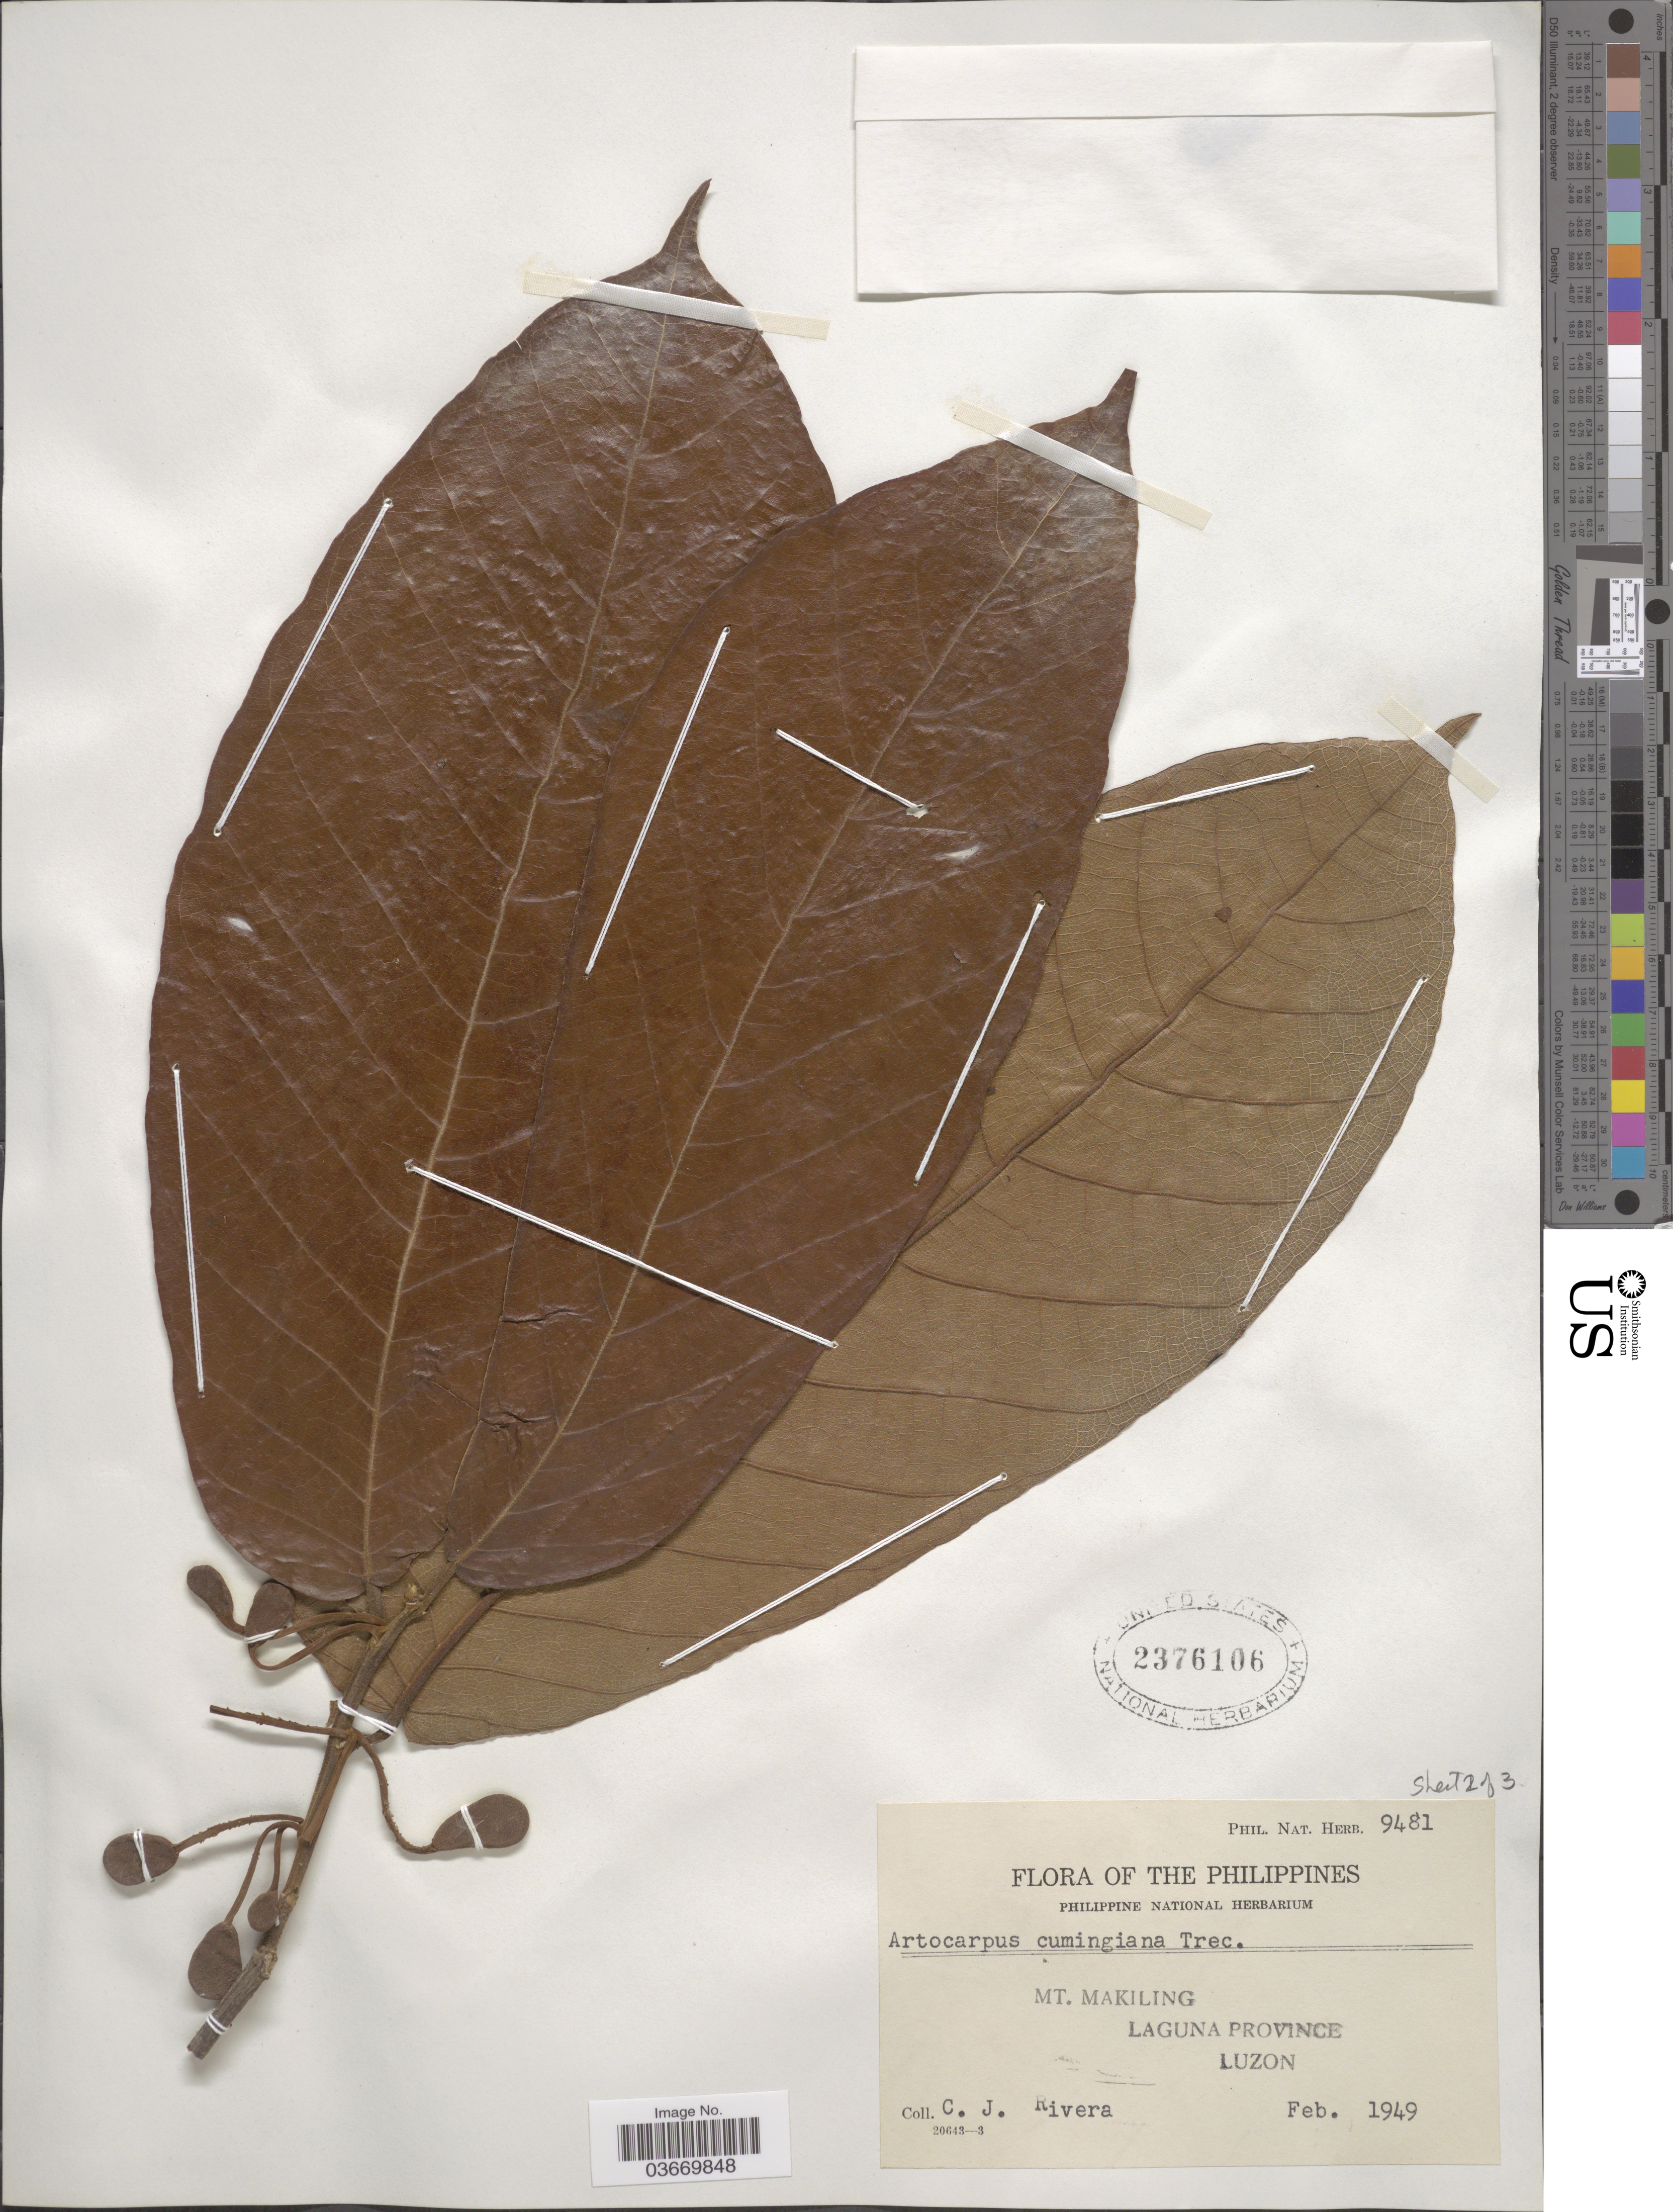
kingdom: Plantae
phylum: Tracheophyta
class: Magnoliopsida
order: Rosales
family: Moraceae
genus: Artocarpus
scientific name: Artocarpus ovatus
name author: Blanco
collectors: C. Rivera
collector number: Phil. Nat. Herb. 9481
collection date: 1949-02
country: Philippines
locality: Mt. Makiling, Laguna Province, Luzon.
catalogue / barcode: US 2376106